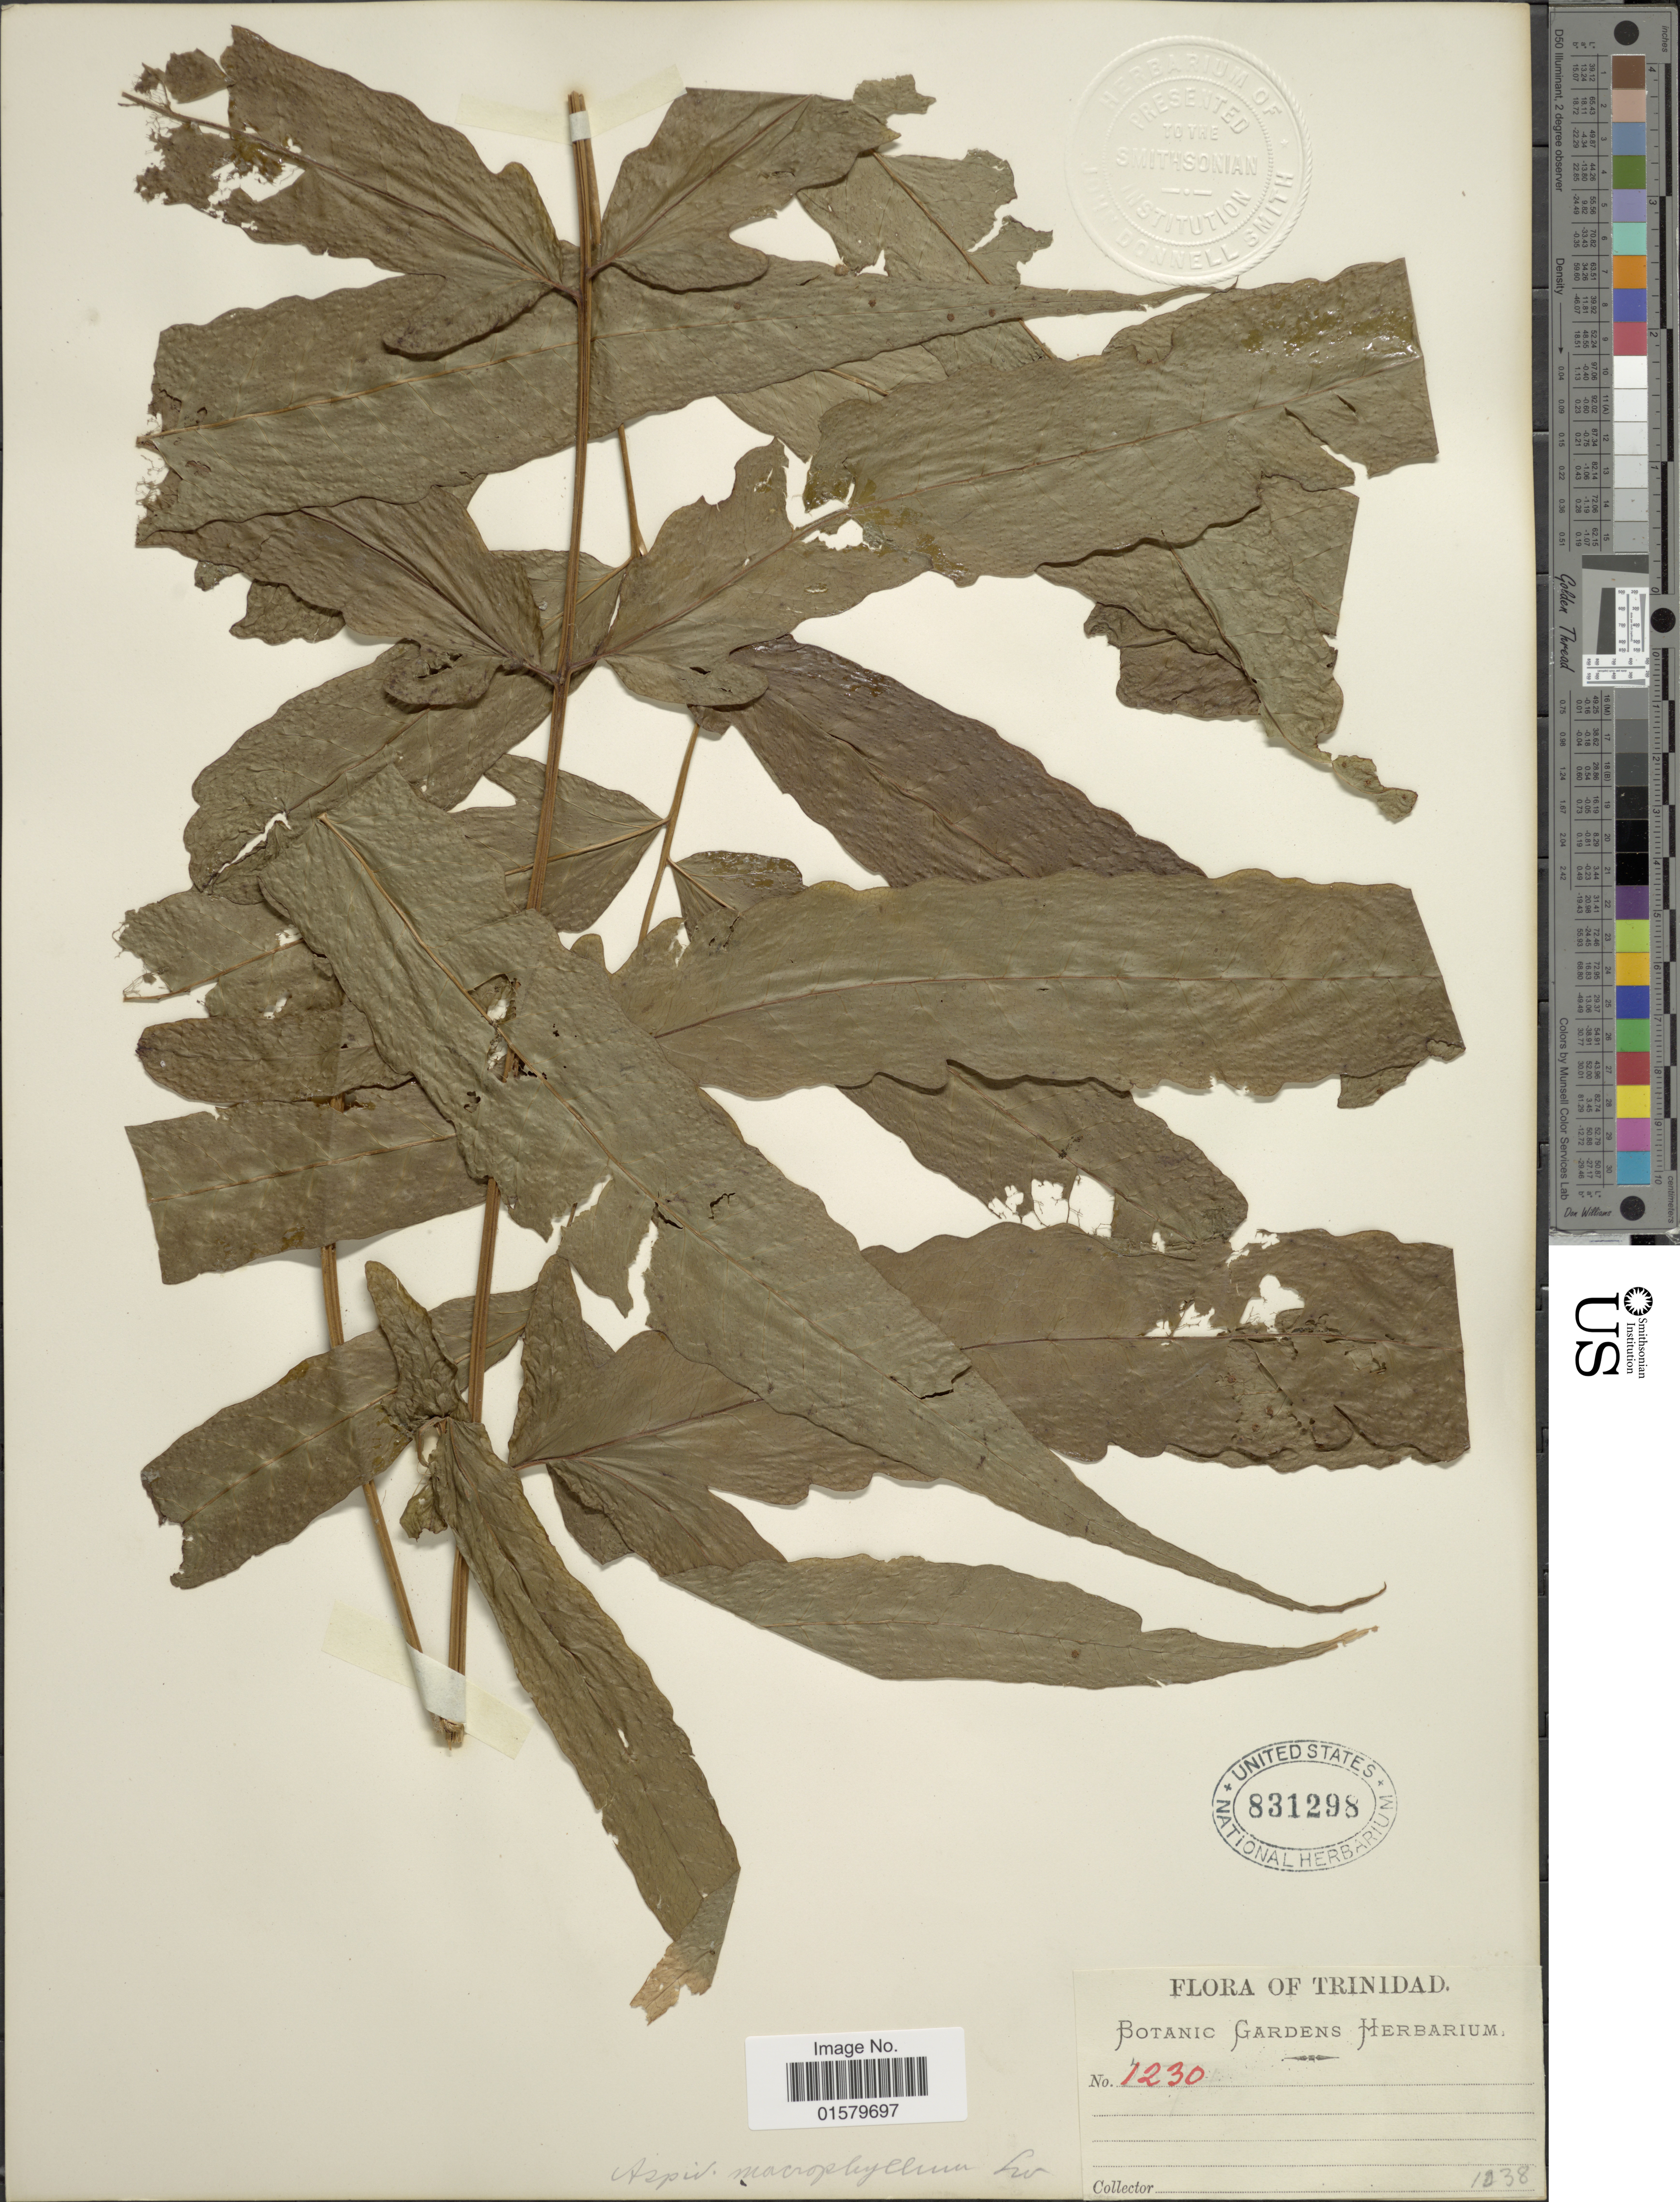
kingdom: Plantae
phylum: Tracheophyta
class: Polypodiopsida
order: Polypodiales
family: Tectariaceae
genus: Tectaria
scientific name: Tectaria incisa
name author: Cav.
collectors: Botanic Gardens Herbarium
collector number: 1230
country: Trinidad and Tobago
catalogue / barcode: US 831298